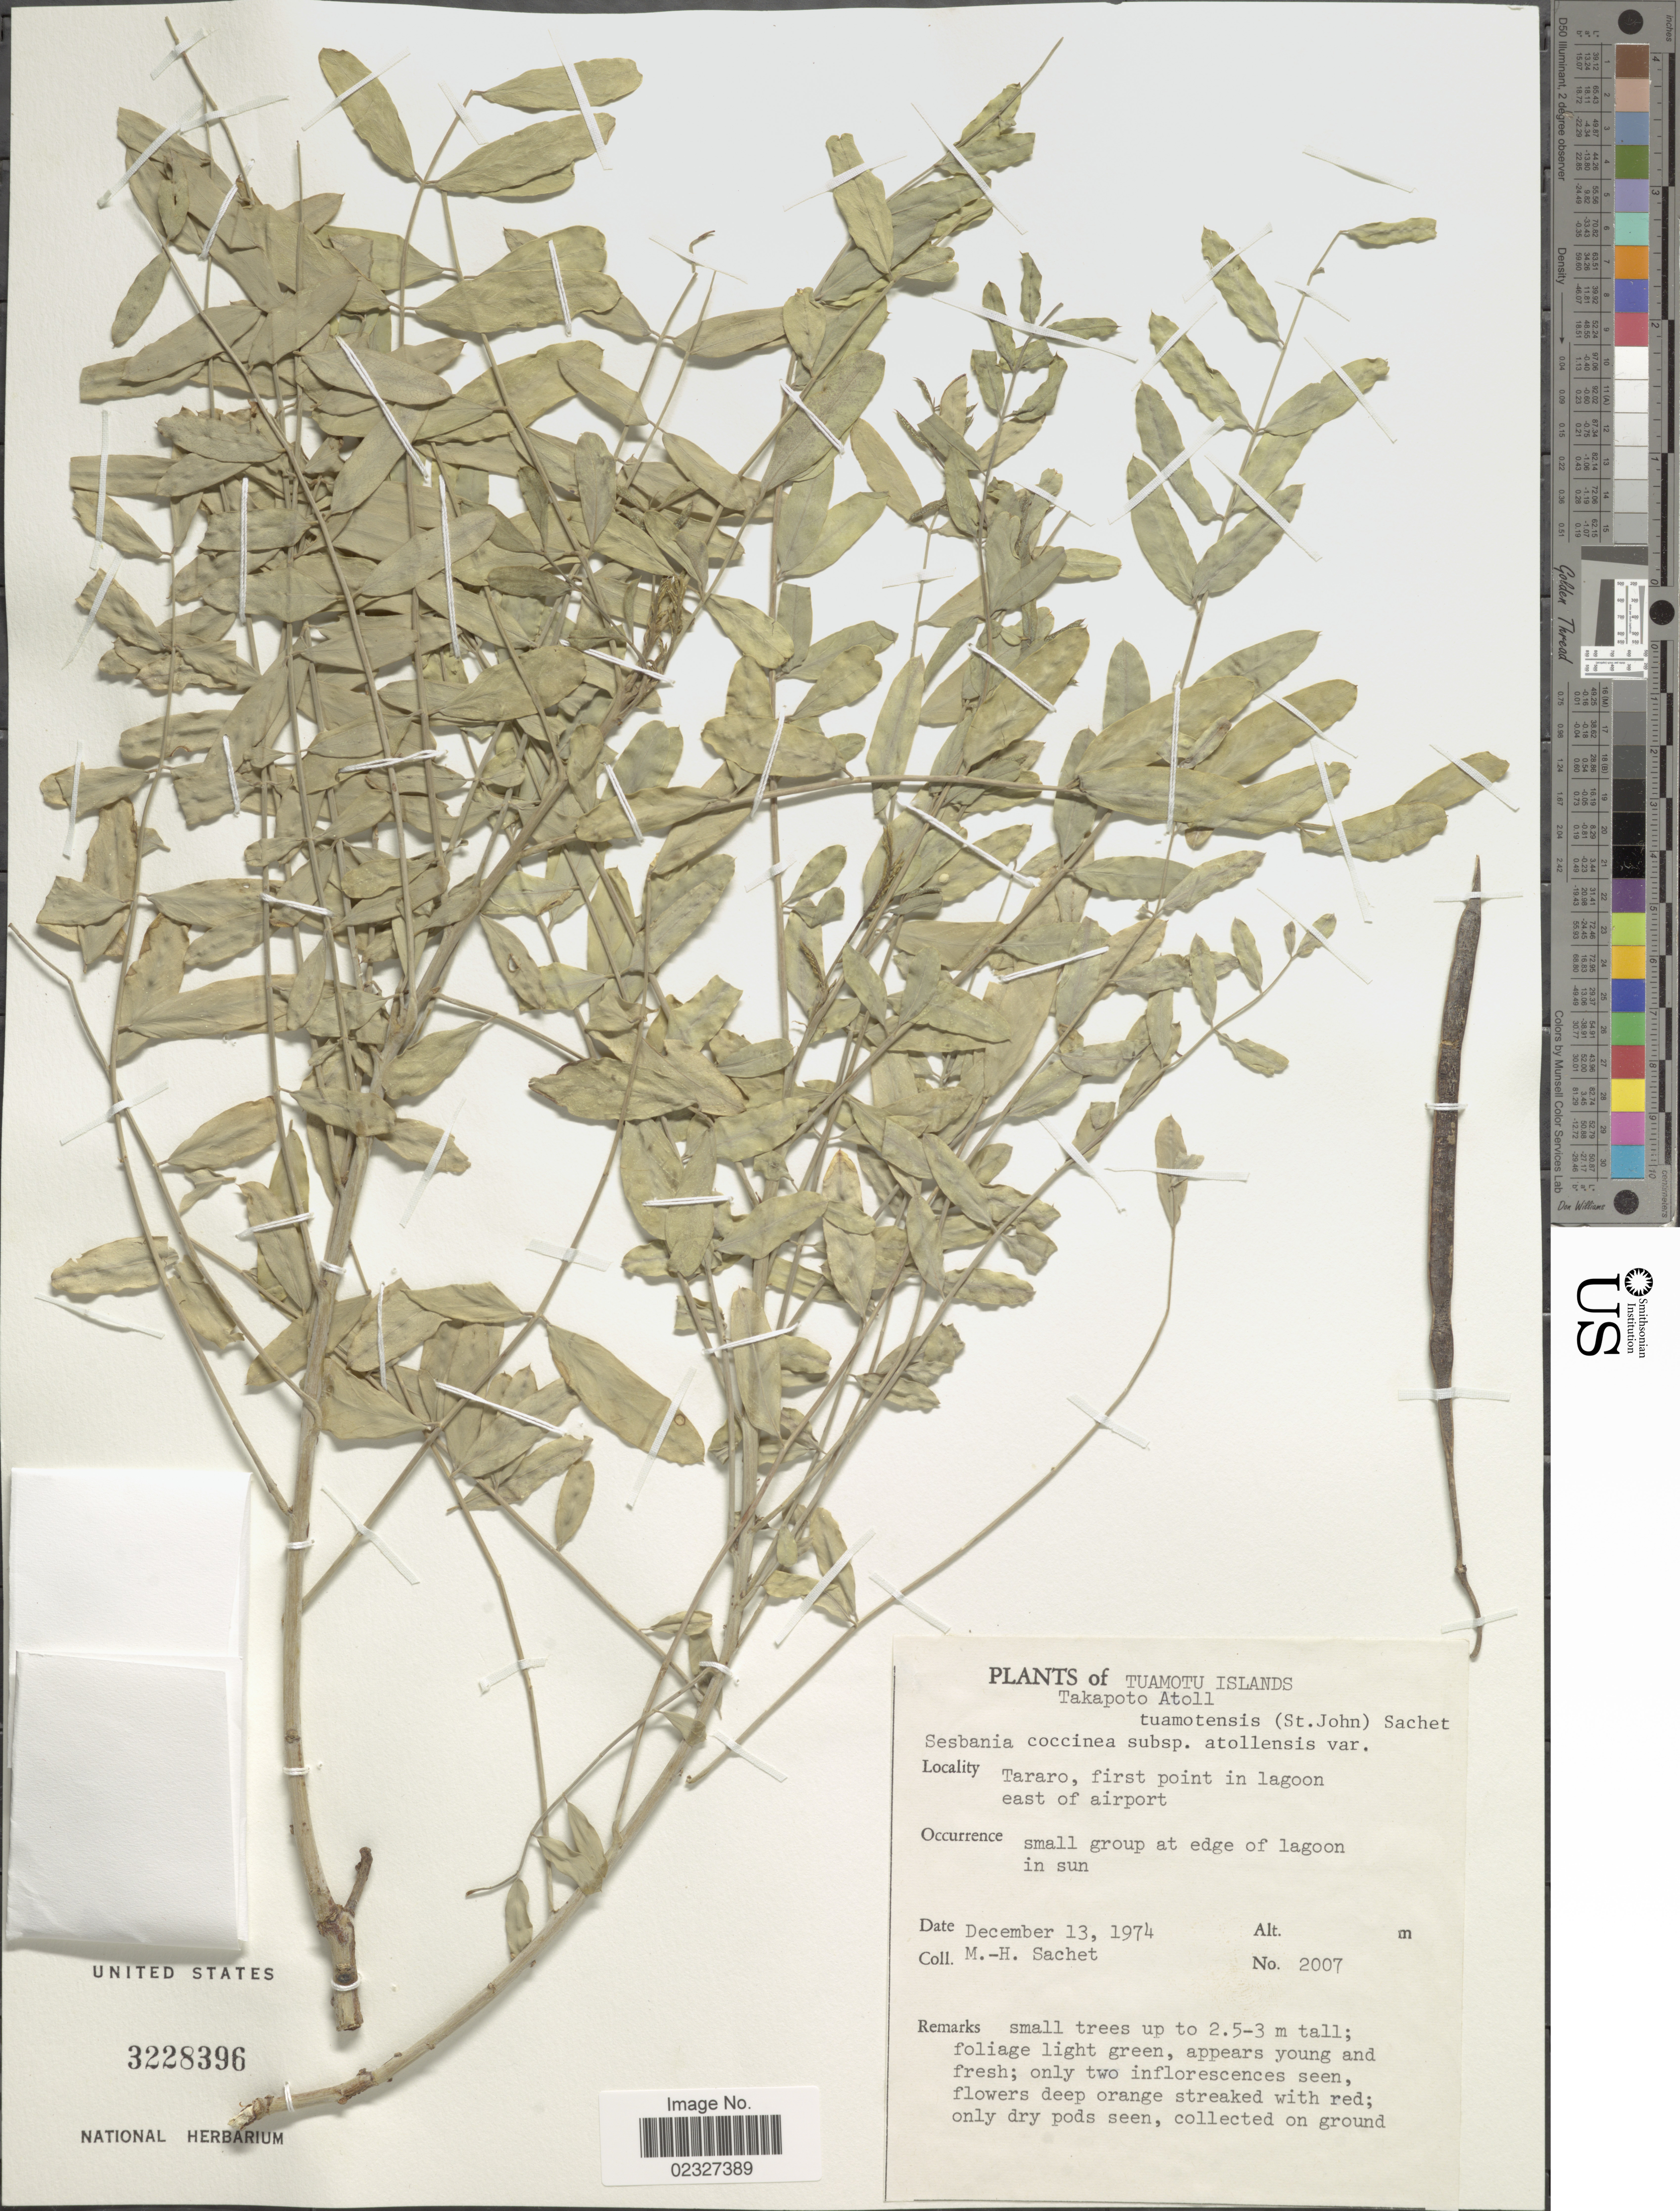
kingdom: Plantae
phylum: Tracheophyta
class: Magnoliopsida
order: Fabales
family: Fabaceae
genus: Sesbania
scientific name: Sesbania coccinea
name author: (L. f.) Poir.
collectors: M.-H. Sachet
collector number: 2007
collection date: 1974-12-13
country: French Polynesia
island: Takapoto Atoll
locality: Tuamotu Islands, Takapoto Atoll, Tararo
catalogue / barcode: US 3228396